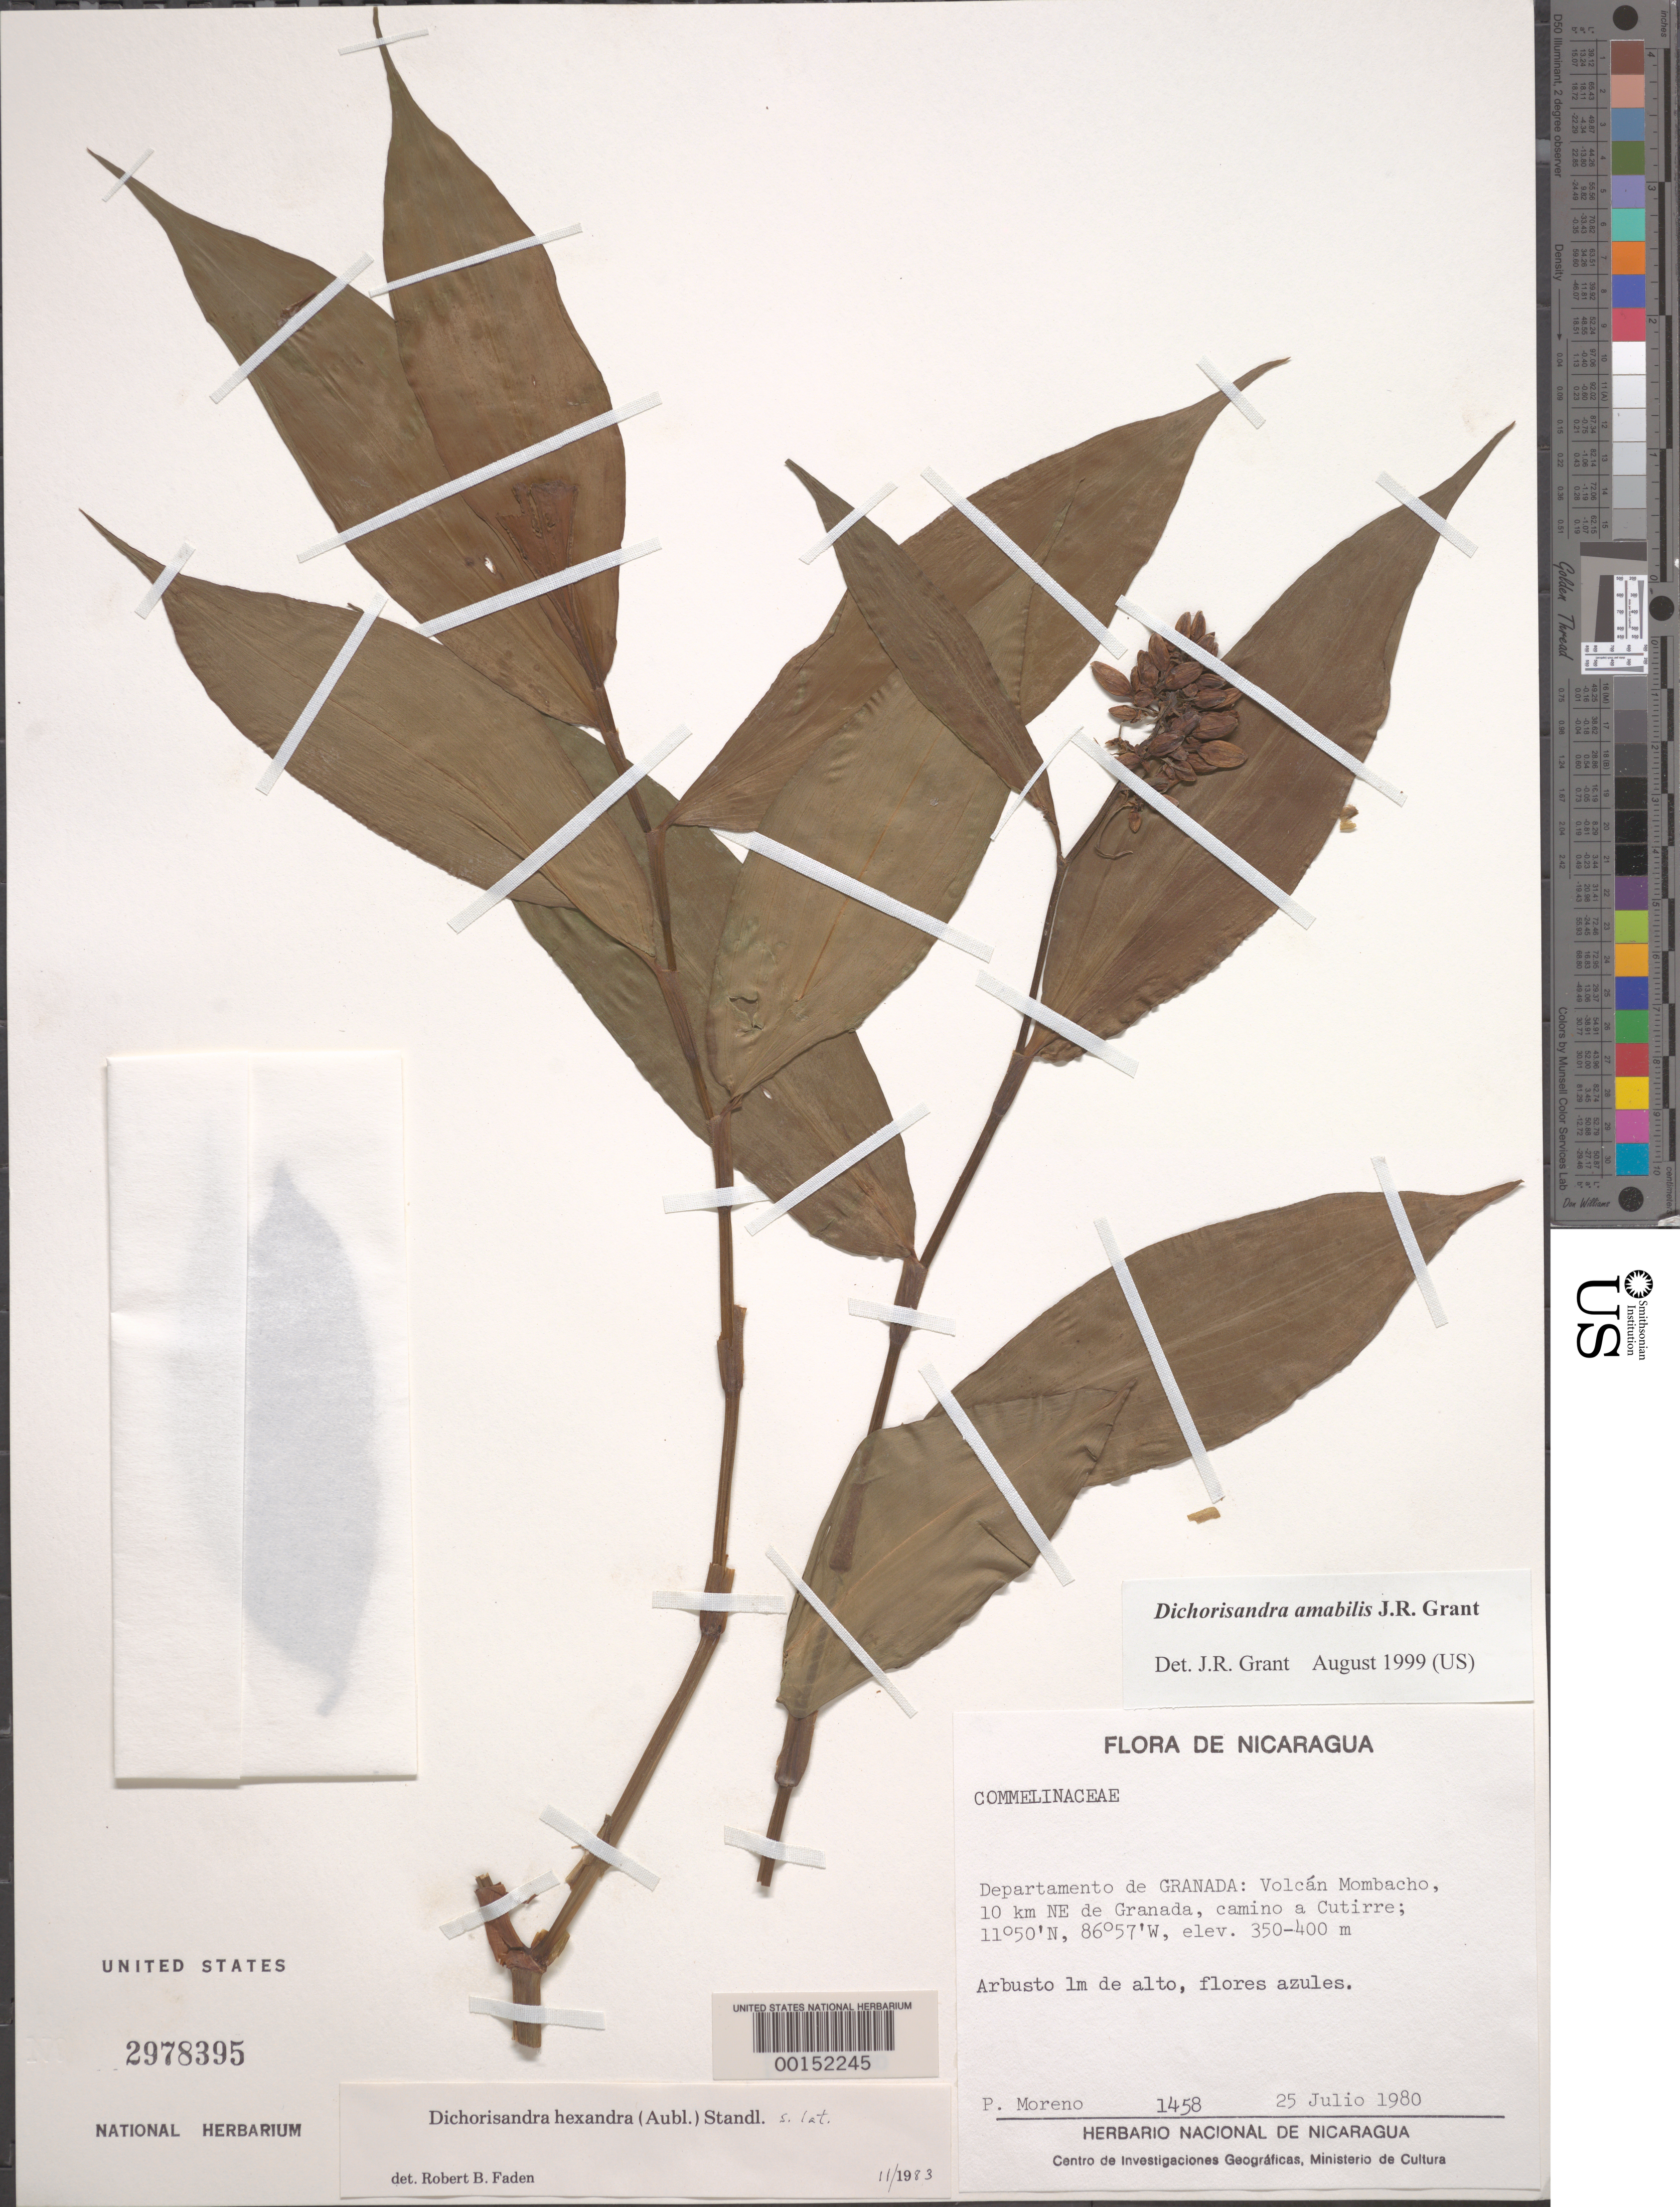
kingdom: Plantae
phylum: Tracheophyta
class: Liliopsida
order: Commelinales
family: Commelinaceae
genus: Dichorisandra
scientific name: Dichorisandra hexandra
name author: (Aubl.) Standl.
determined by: Faden, Robert B., (US), Smithsonian Institution - National Museum of Natural History (UNITED STATES)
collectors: P. Moreno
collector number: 1458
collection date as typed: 25 Jul 1980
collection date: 1980-07-25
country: Nicaragua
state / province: Granada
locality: Volcan mombacho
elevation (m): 350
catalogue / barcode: US 2978395